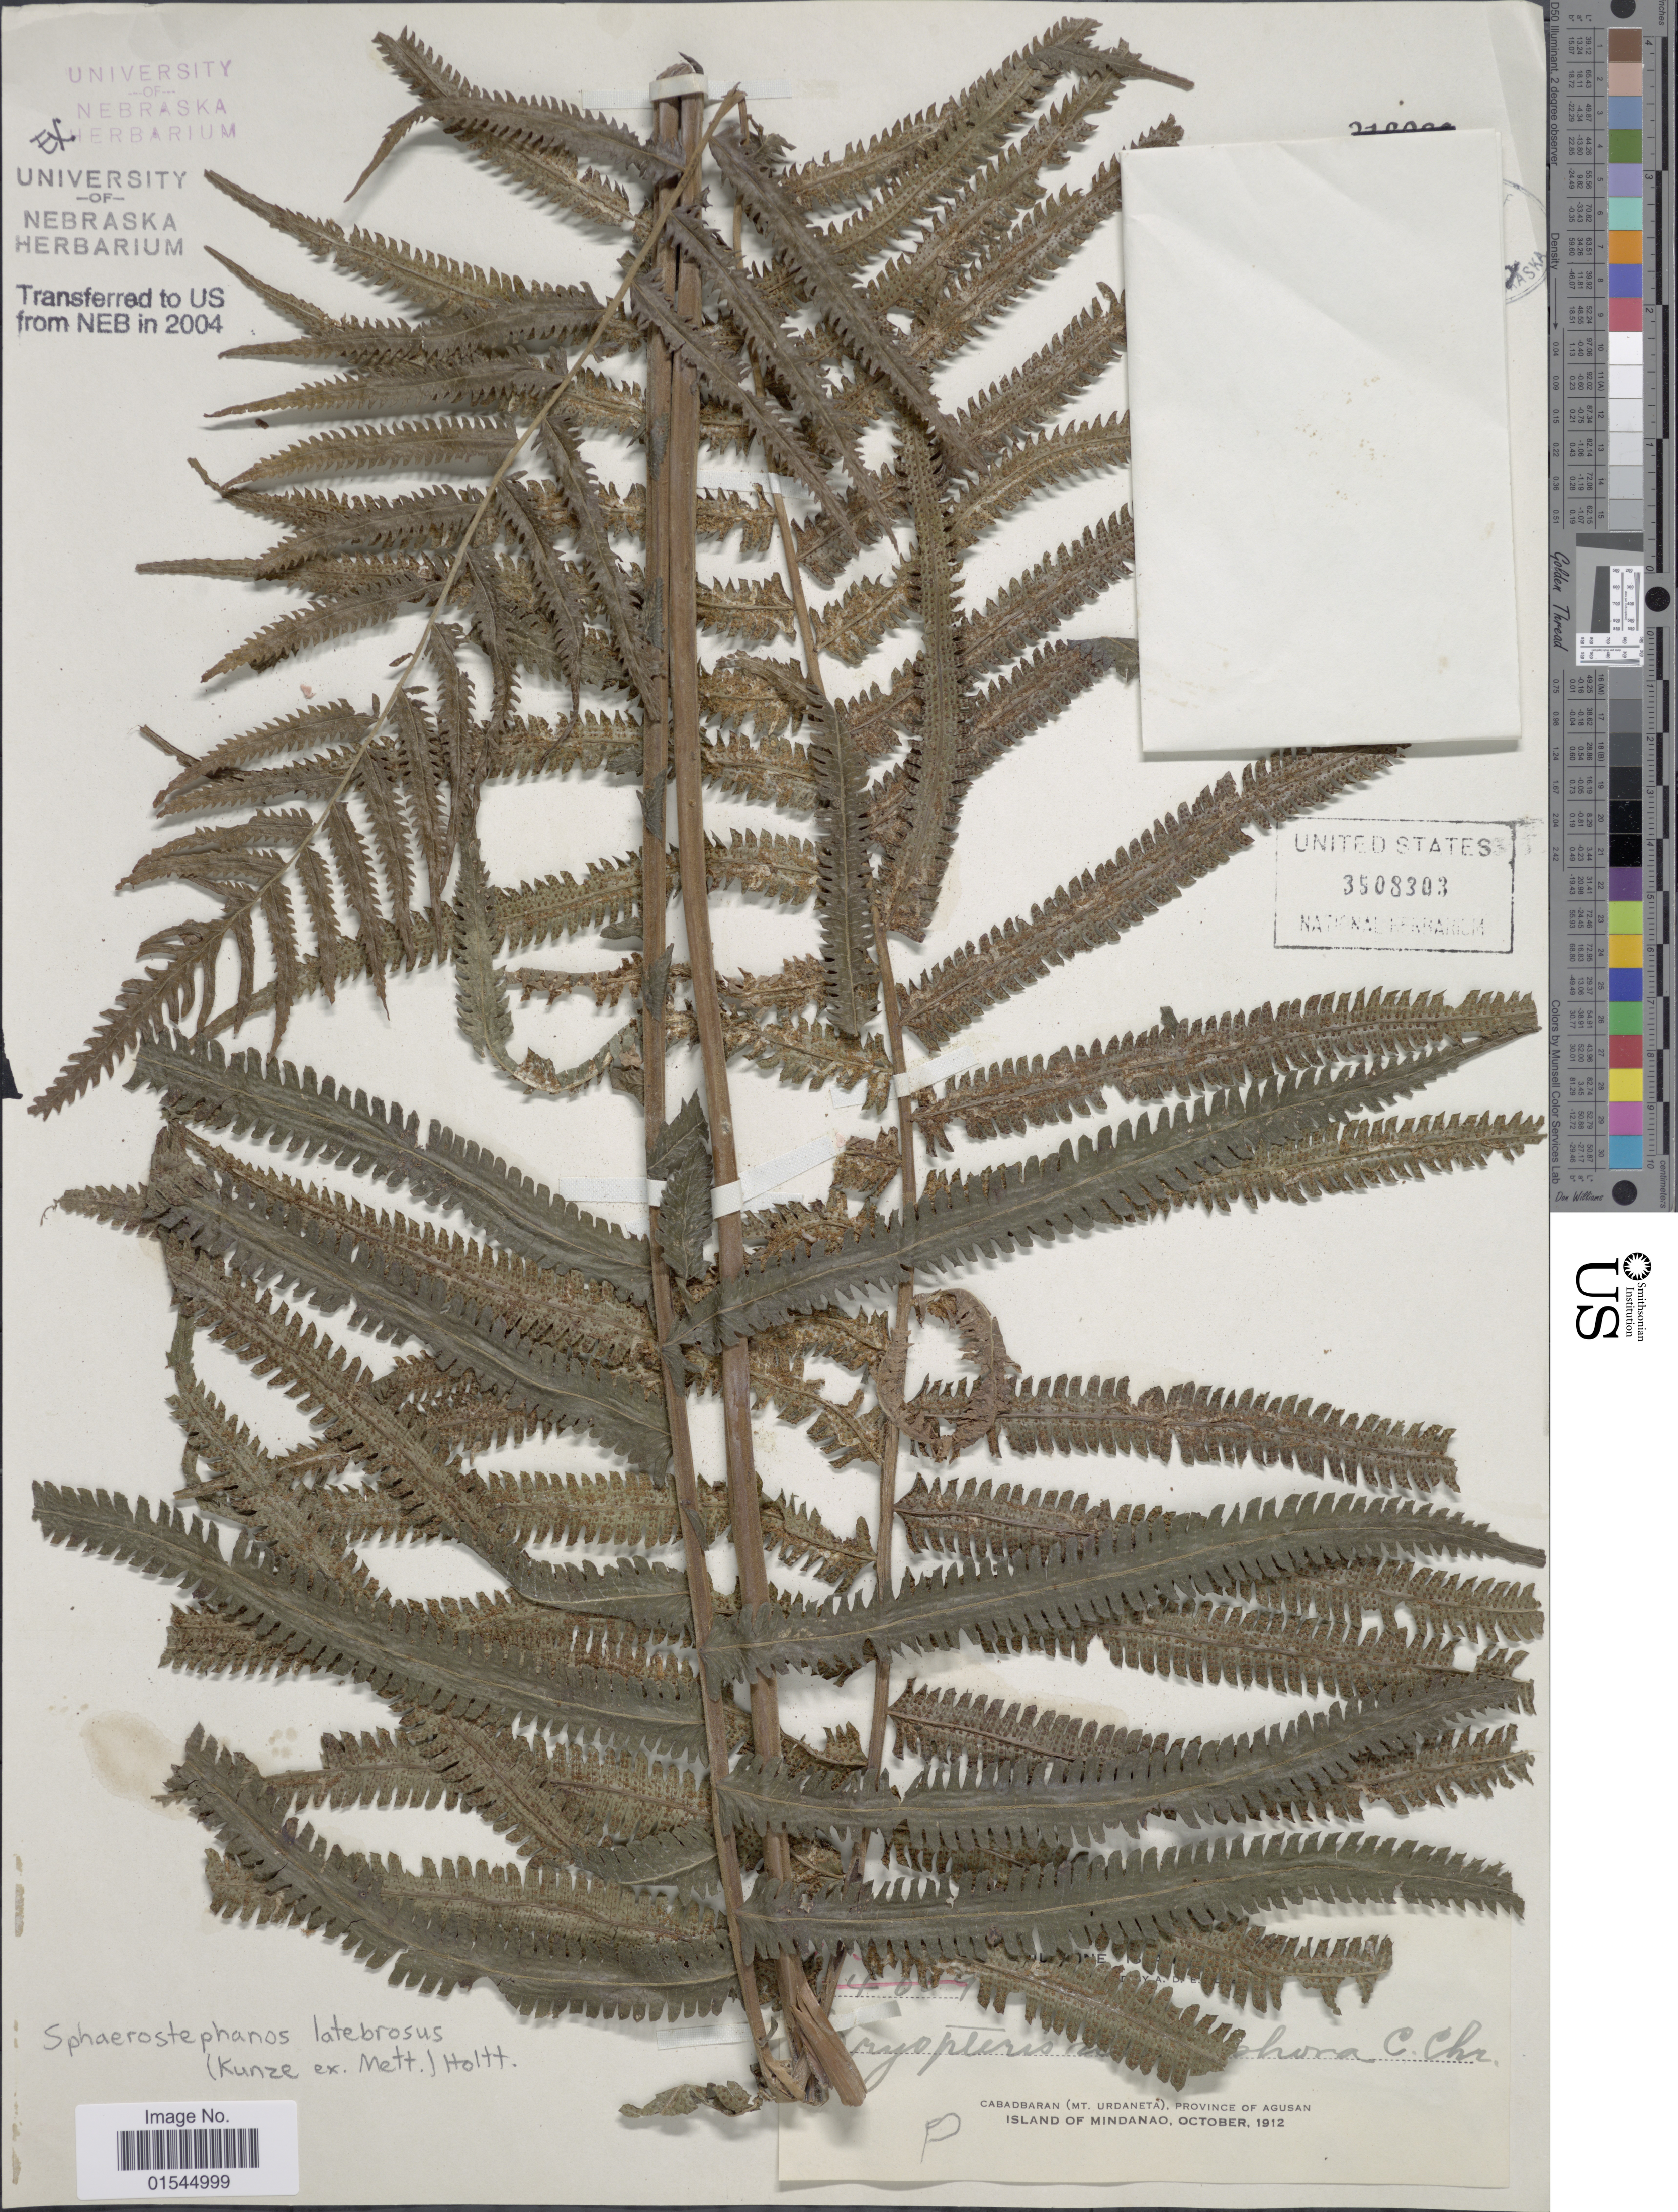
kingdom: Plantae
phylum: Tracheophyta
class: Polypodiopsida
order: Polypodiales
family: Thelypteridaceae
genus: Sphaerostephanos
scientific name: Sphaerostephanos hirsutus var. hirsutus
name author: (Kunze ex Mett.) Holttum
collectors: A. D. E. Elmer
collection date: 1912-10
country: Philippines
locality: Cabadbaran (Mt. Urdaneta), Province of Agusan. Island of Mindanao.